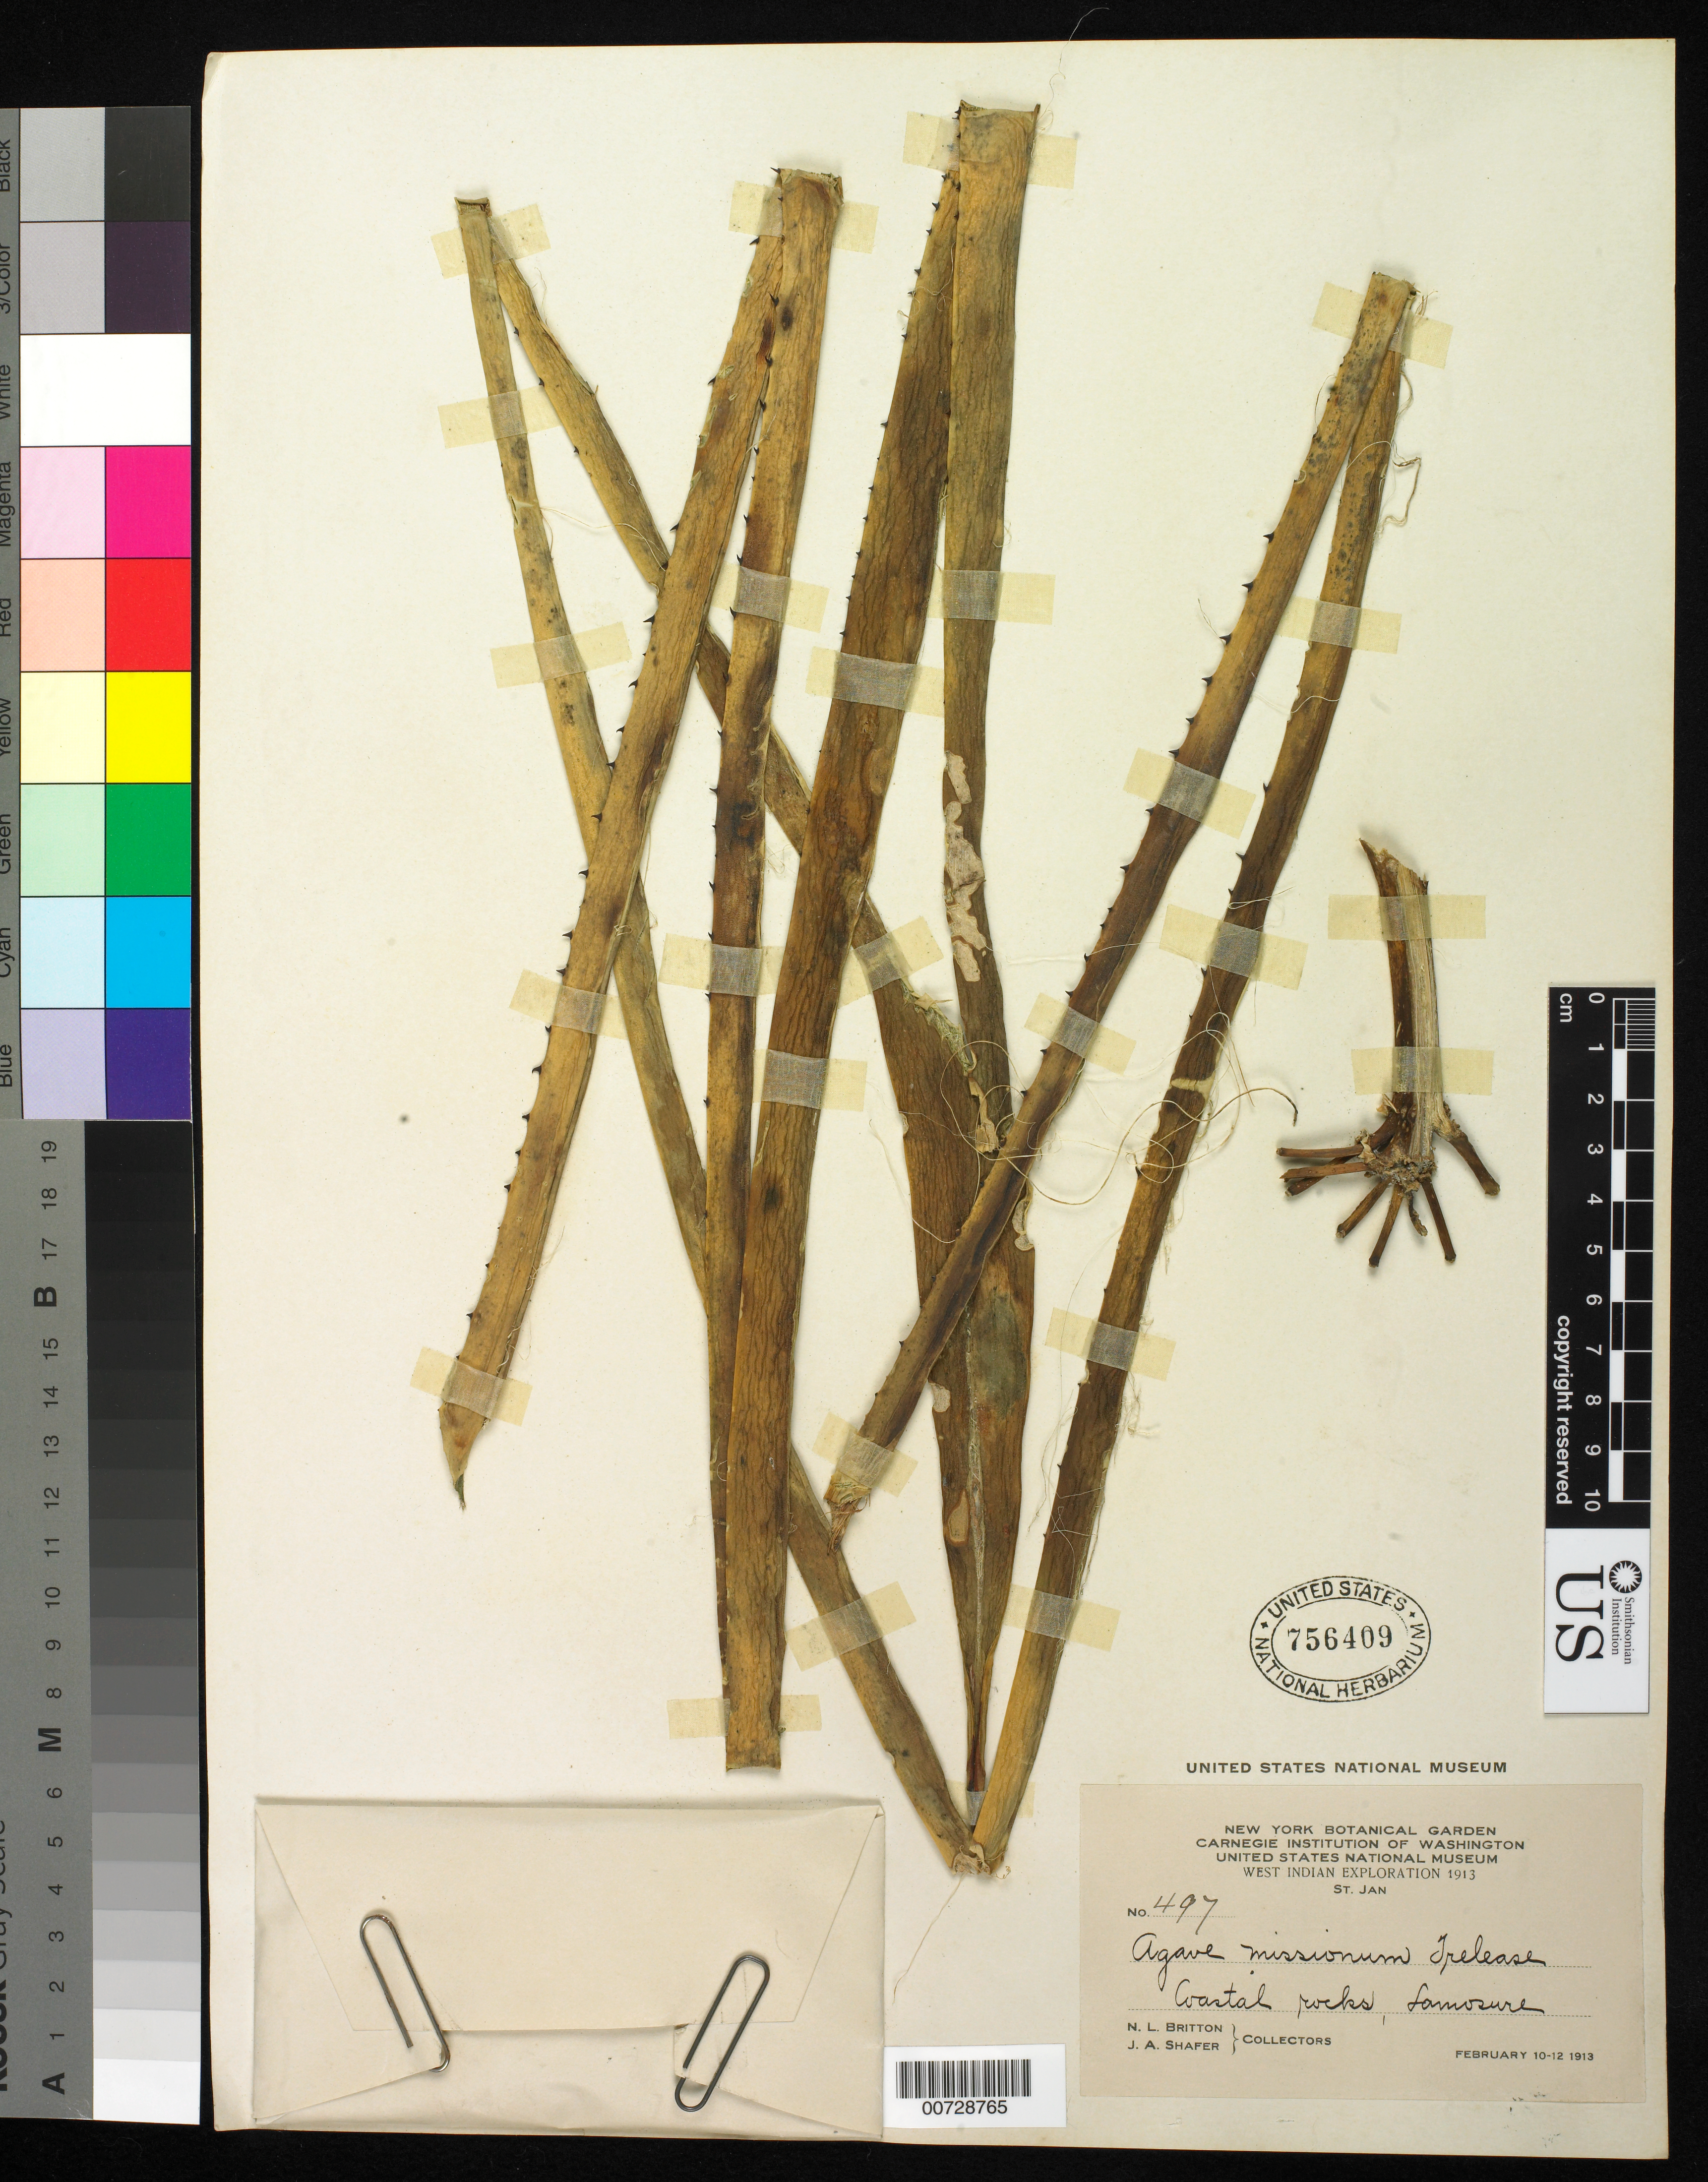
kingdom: Plantae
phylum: Tracheophyta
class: Liliopsida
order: Asparagales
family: Asparagaceae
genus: Agave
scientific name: Agave missionum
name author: Trel.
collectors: N. Britton & J. A. Shafer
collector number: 497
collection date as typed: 10 Feb 1913 to 12 Feb 1913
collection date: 1913-02-10/1913-02-12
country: U.S. Virgin Islands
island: St. John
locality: Lamosure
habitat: Coastal rocks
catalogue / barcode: US 756409